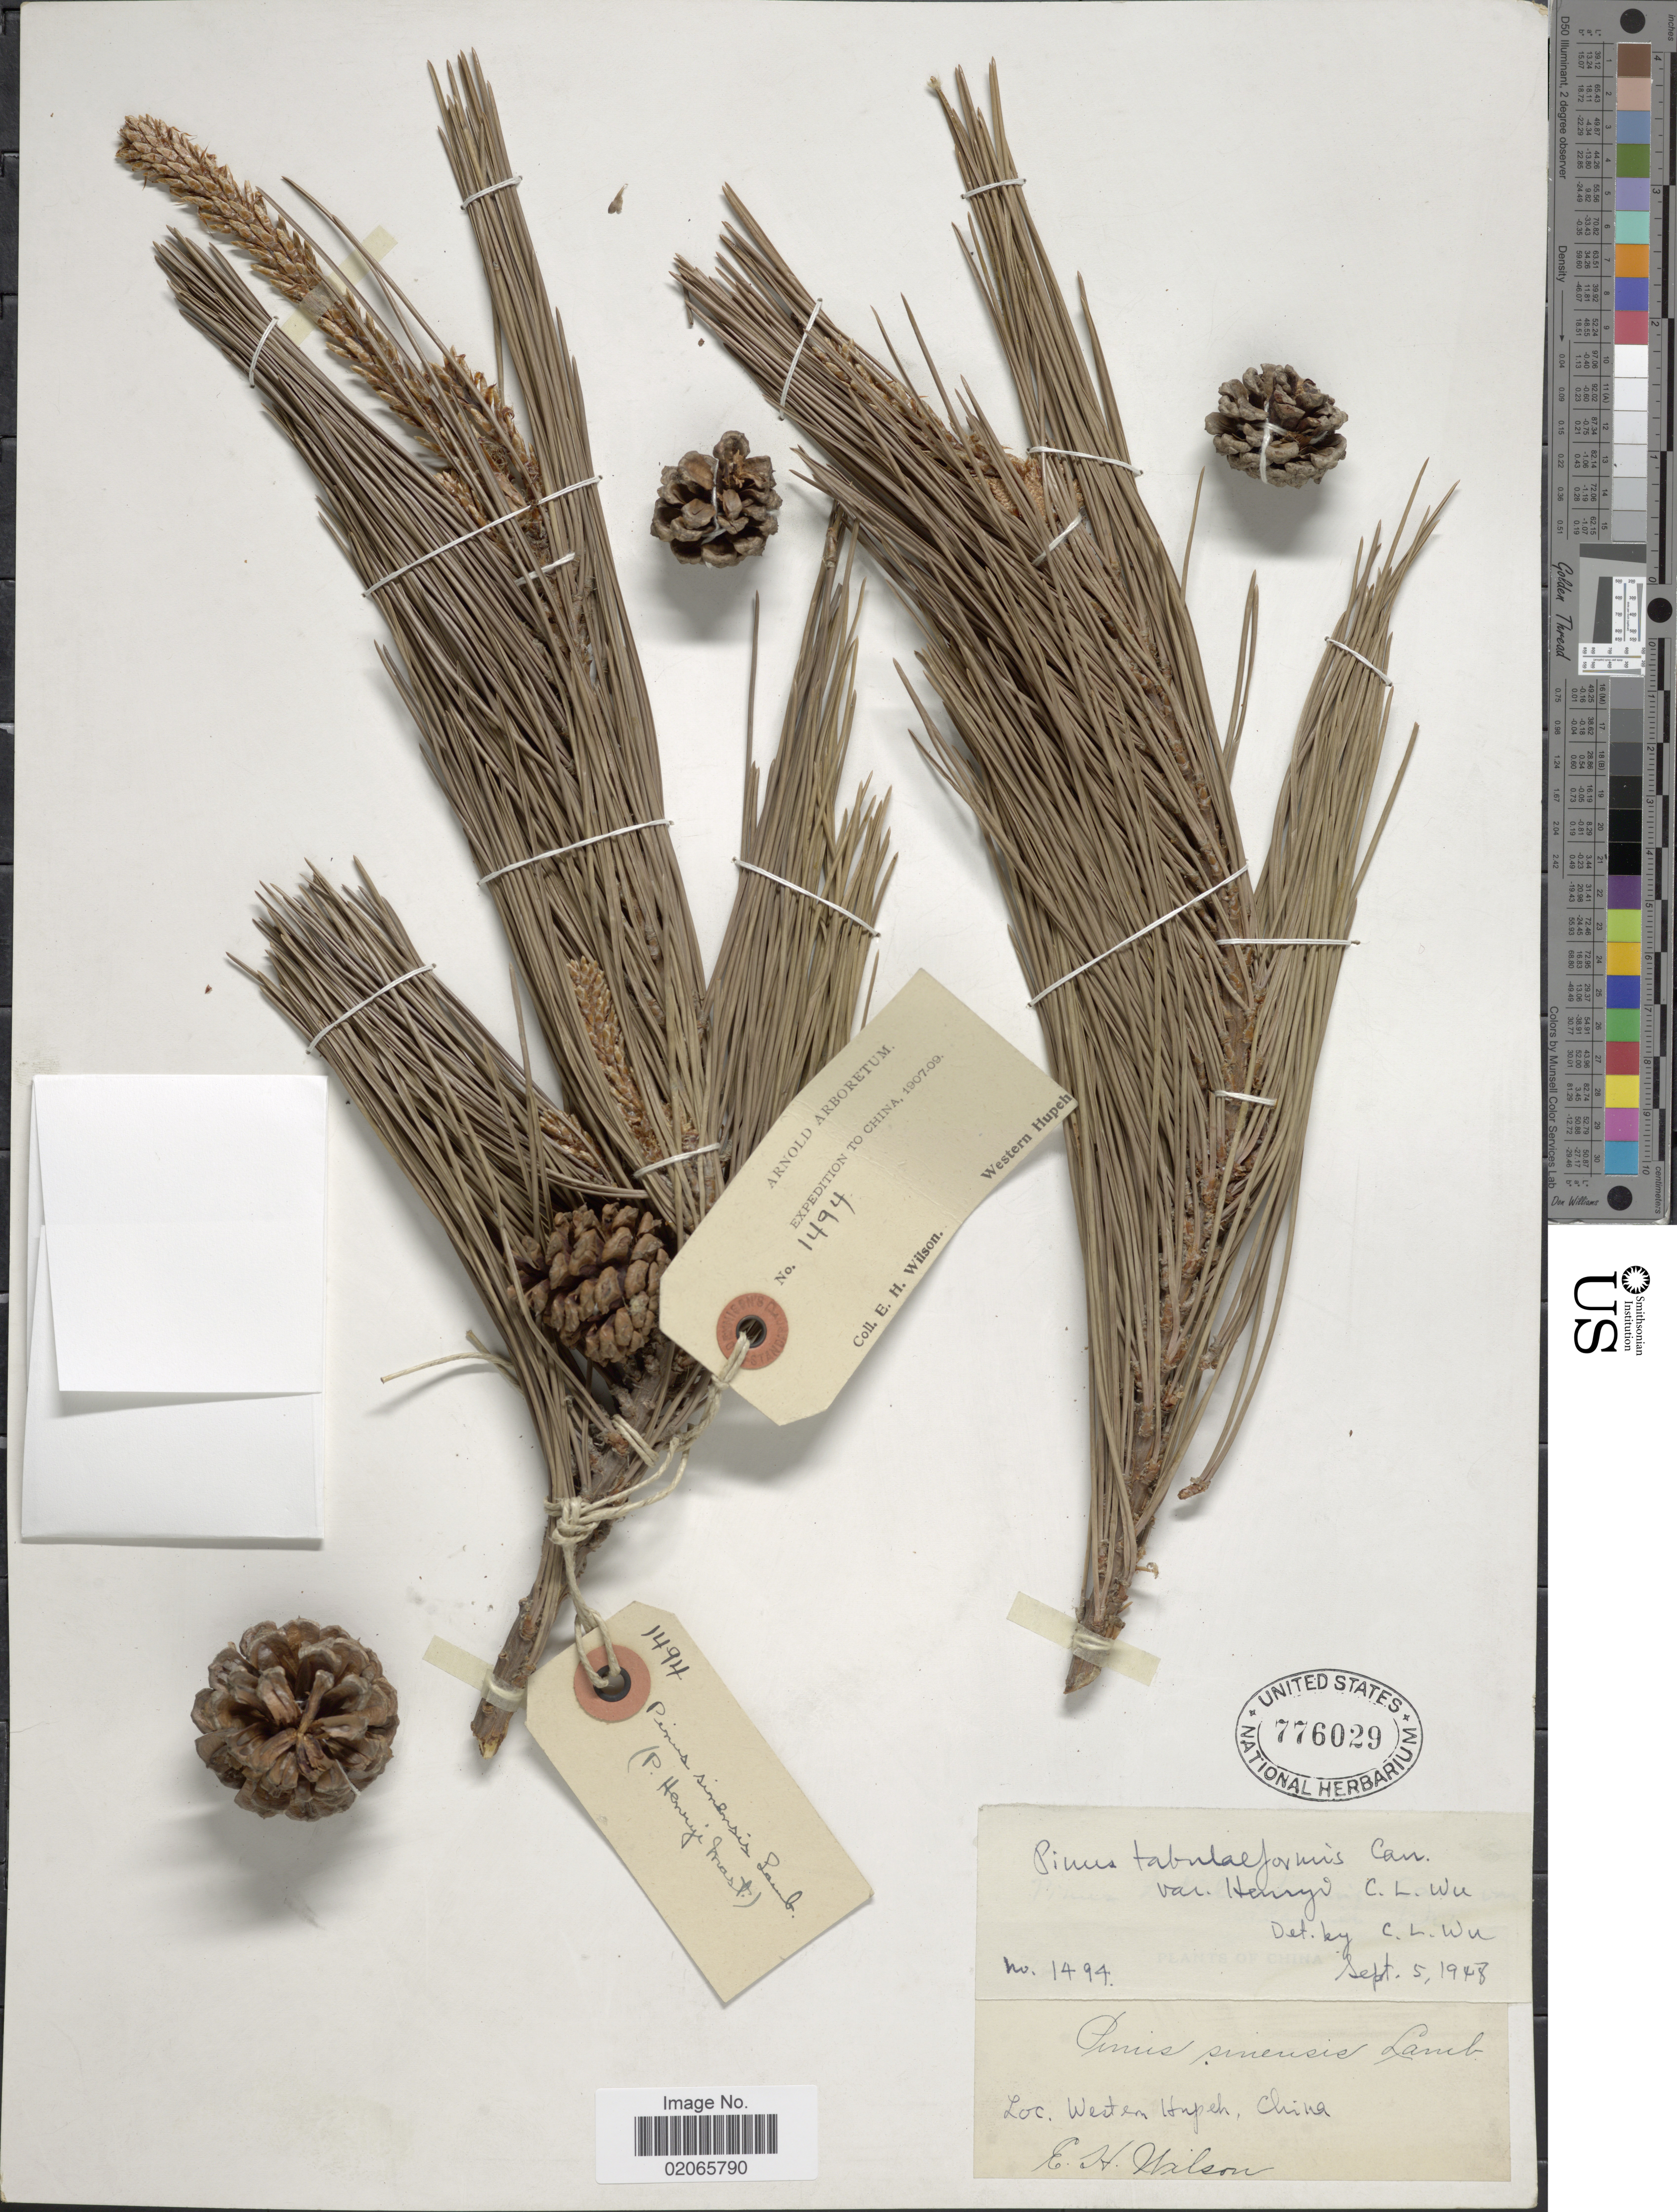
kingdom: Plantae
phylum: Tracheophyta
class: Pinopsida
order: Pinales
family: Pinaceae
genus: Pinus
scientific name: Pinus tabuliformis var. henryi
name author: (Mast.) C.T. Kuan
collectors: E. Wilson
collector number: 1494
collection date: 1907/1909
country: China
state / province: Hubei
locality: Western Hupeh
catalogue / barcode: US 776029